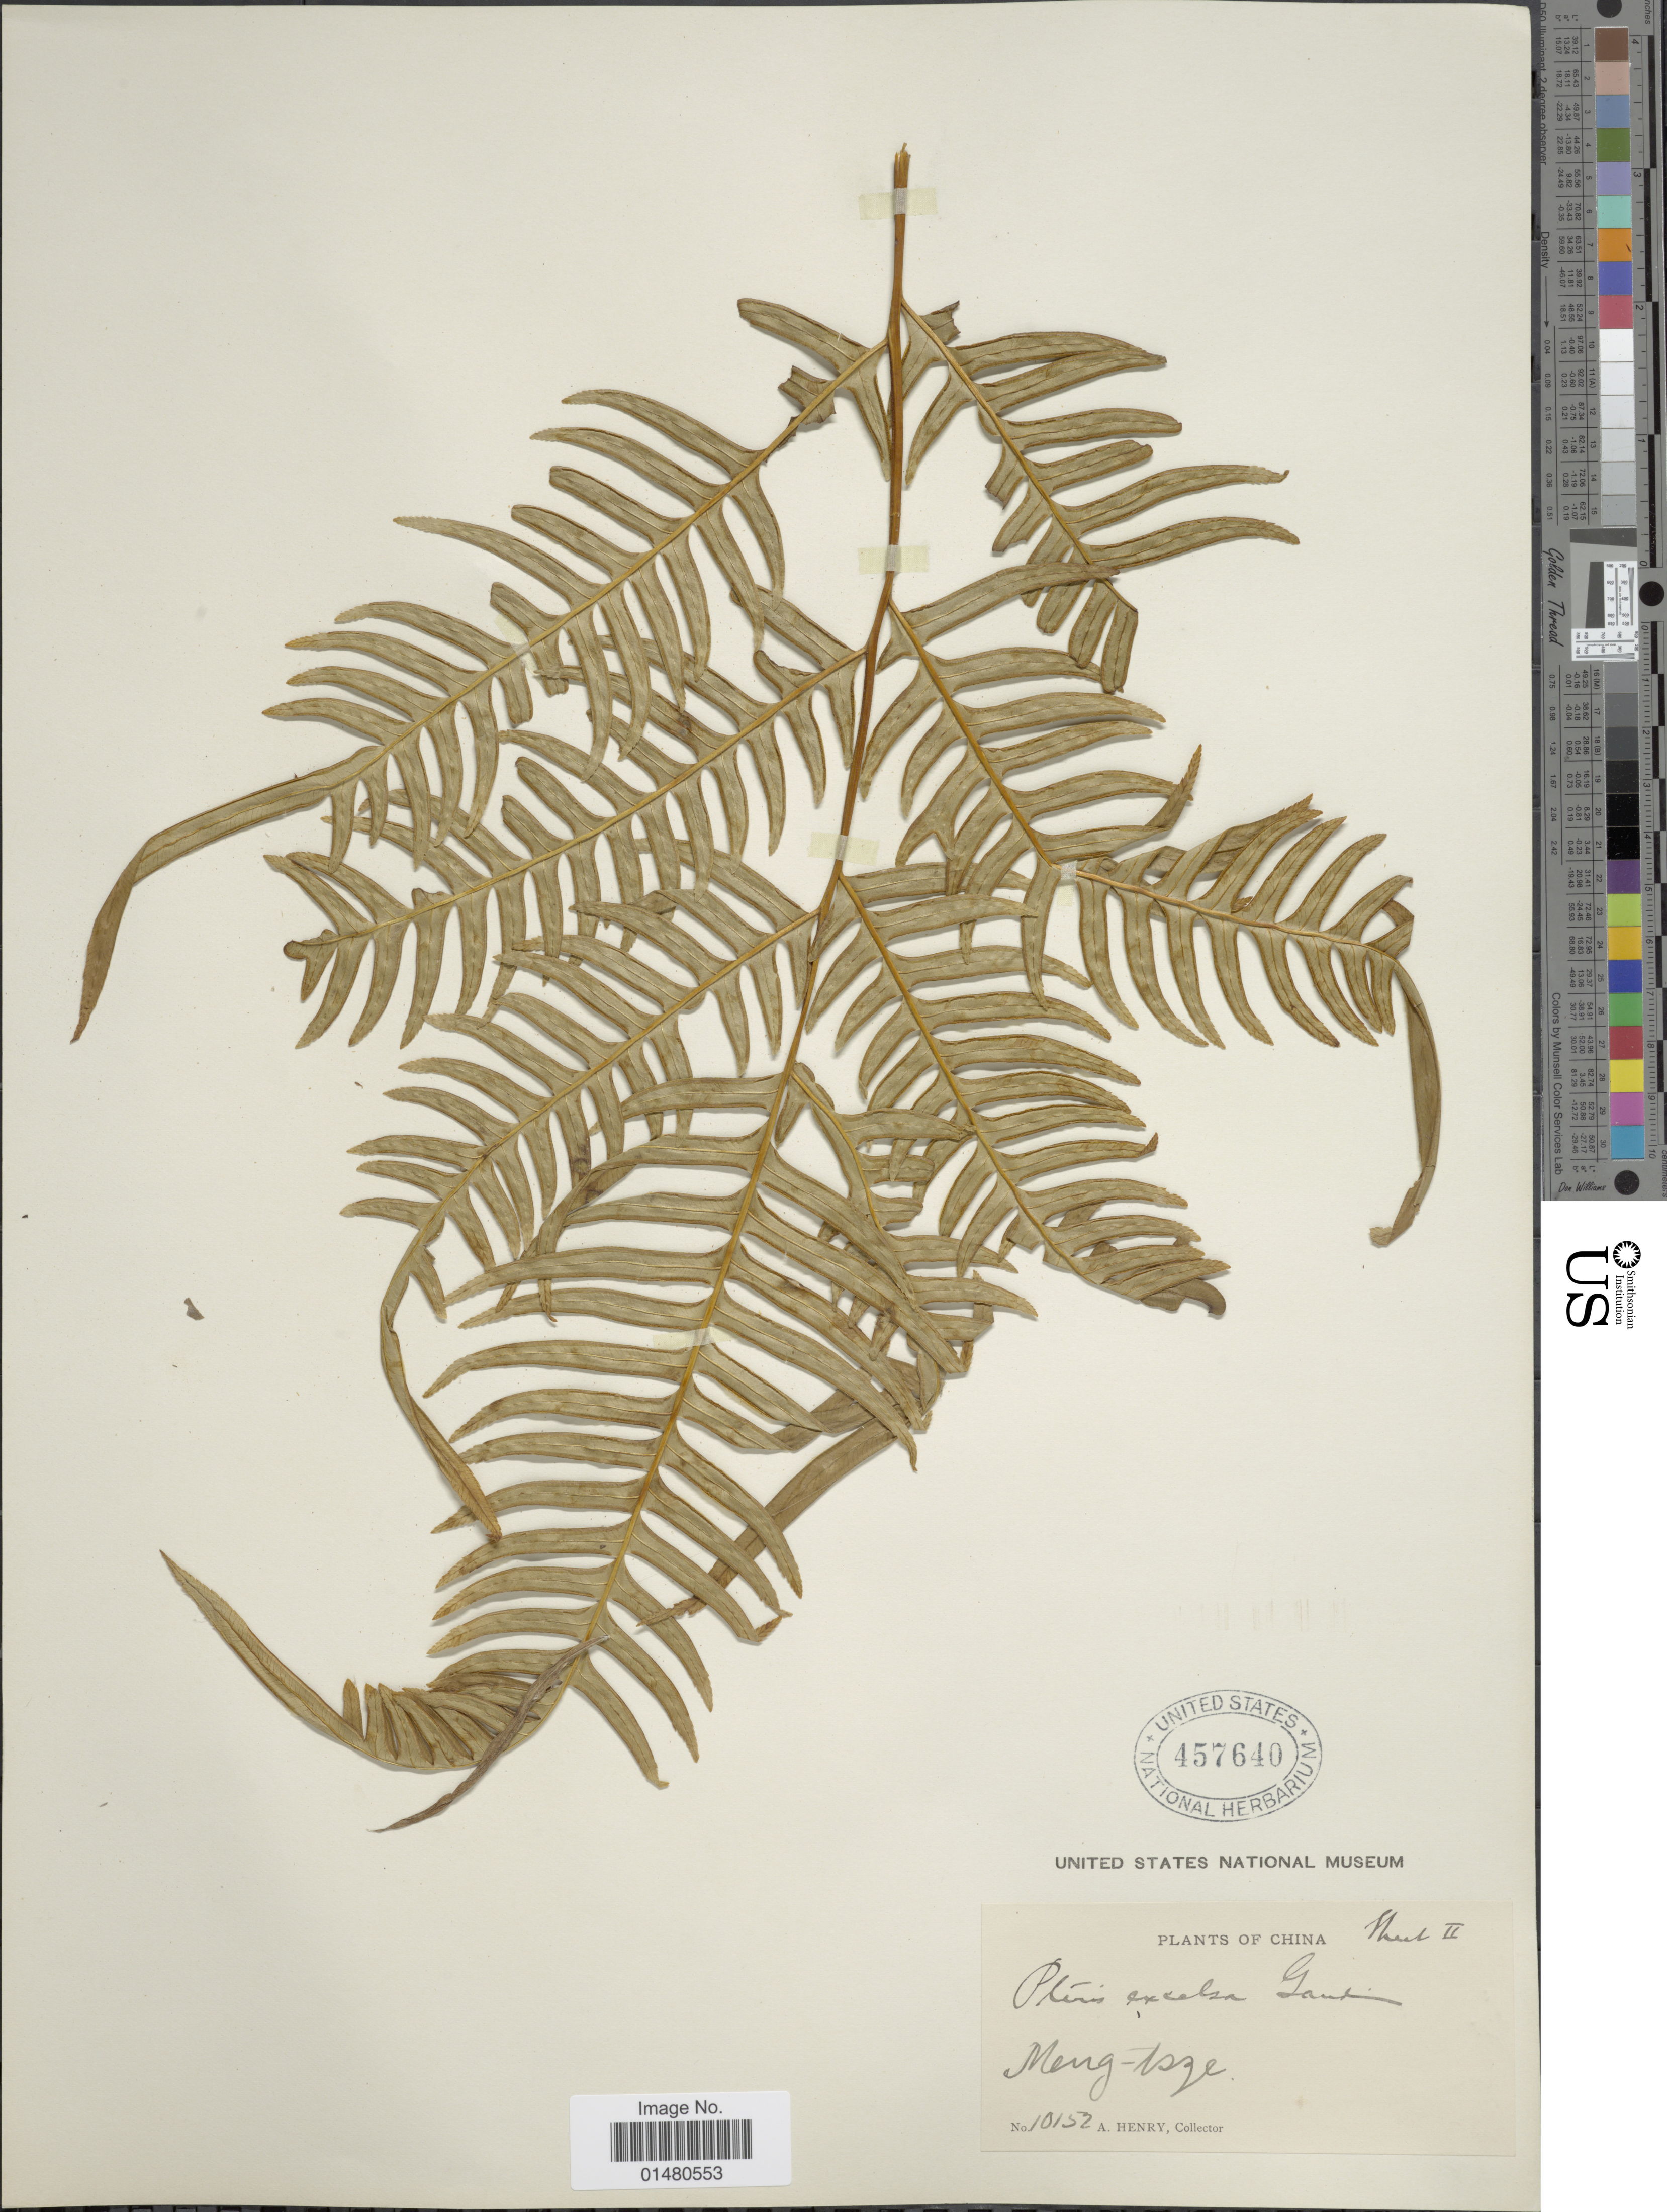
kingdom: Plantae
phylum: Tracheophyta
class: Polypodiopsida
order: Polypodiales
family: Pteridaceae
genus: Pteris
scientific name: Pteris excelsa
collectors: A. Henry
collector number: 10152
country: China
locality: Meng-tsze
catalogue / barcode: US 457640